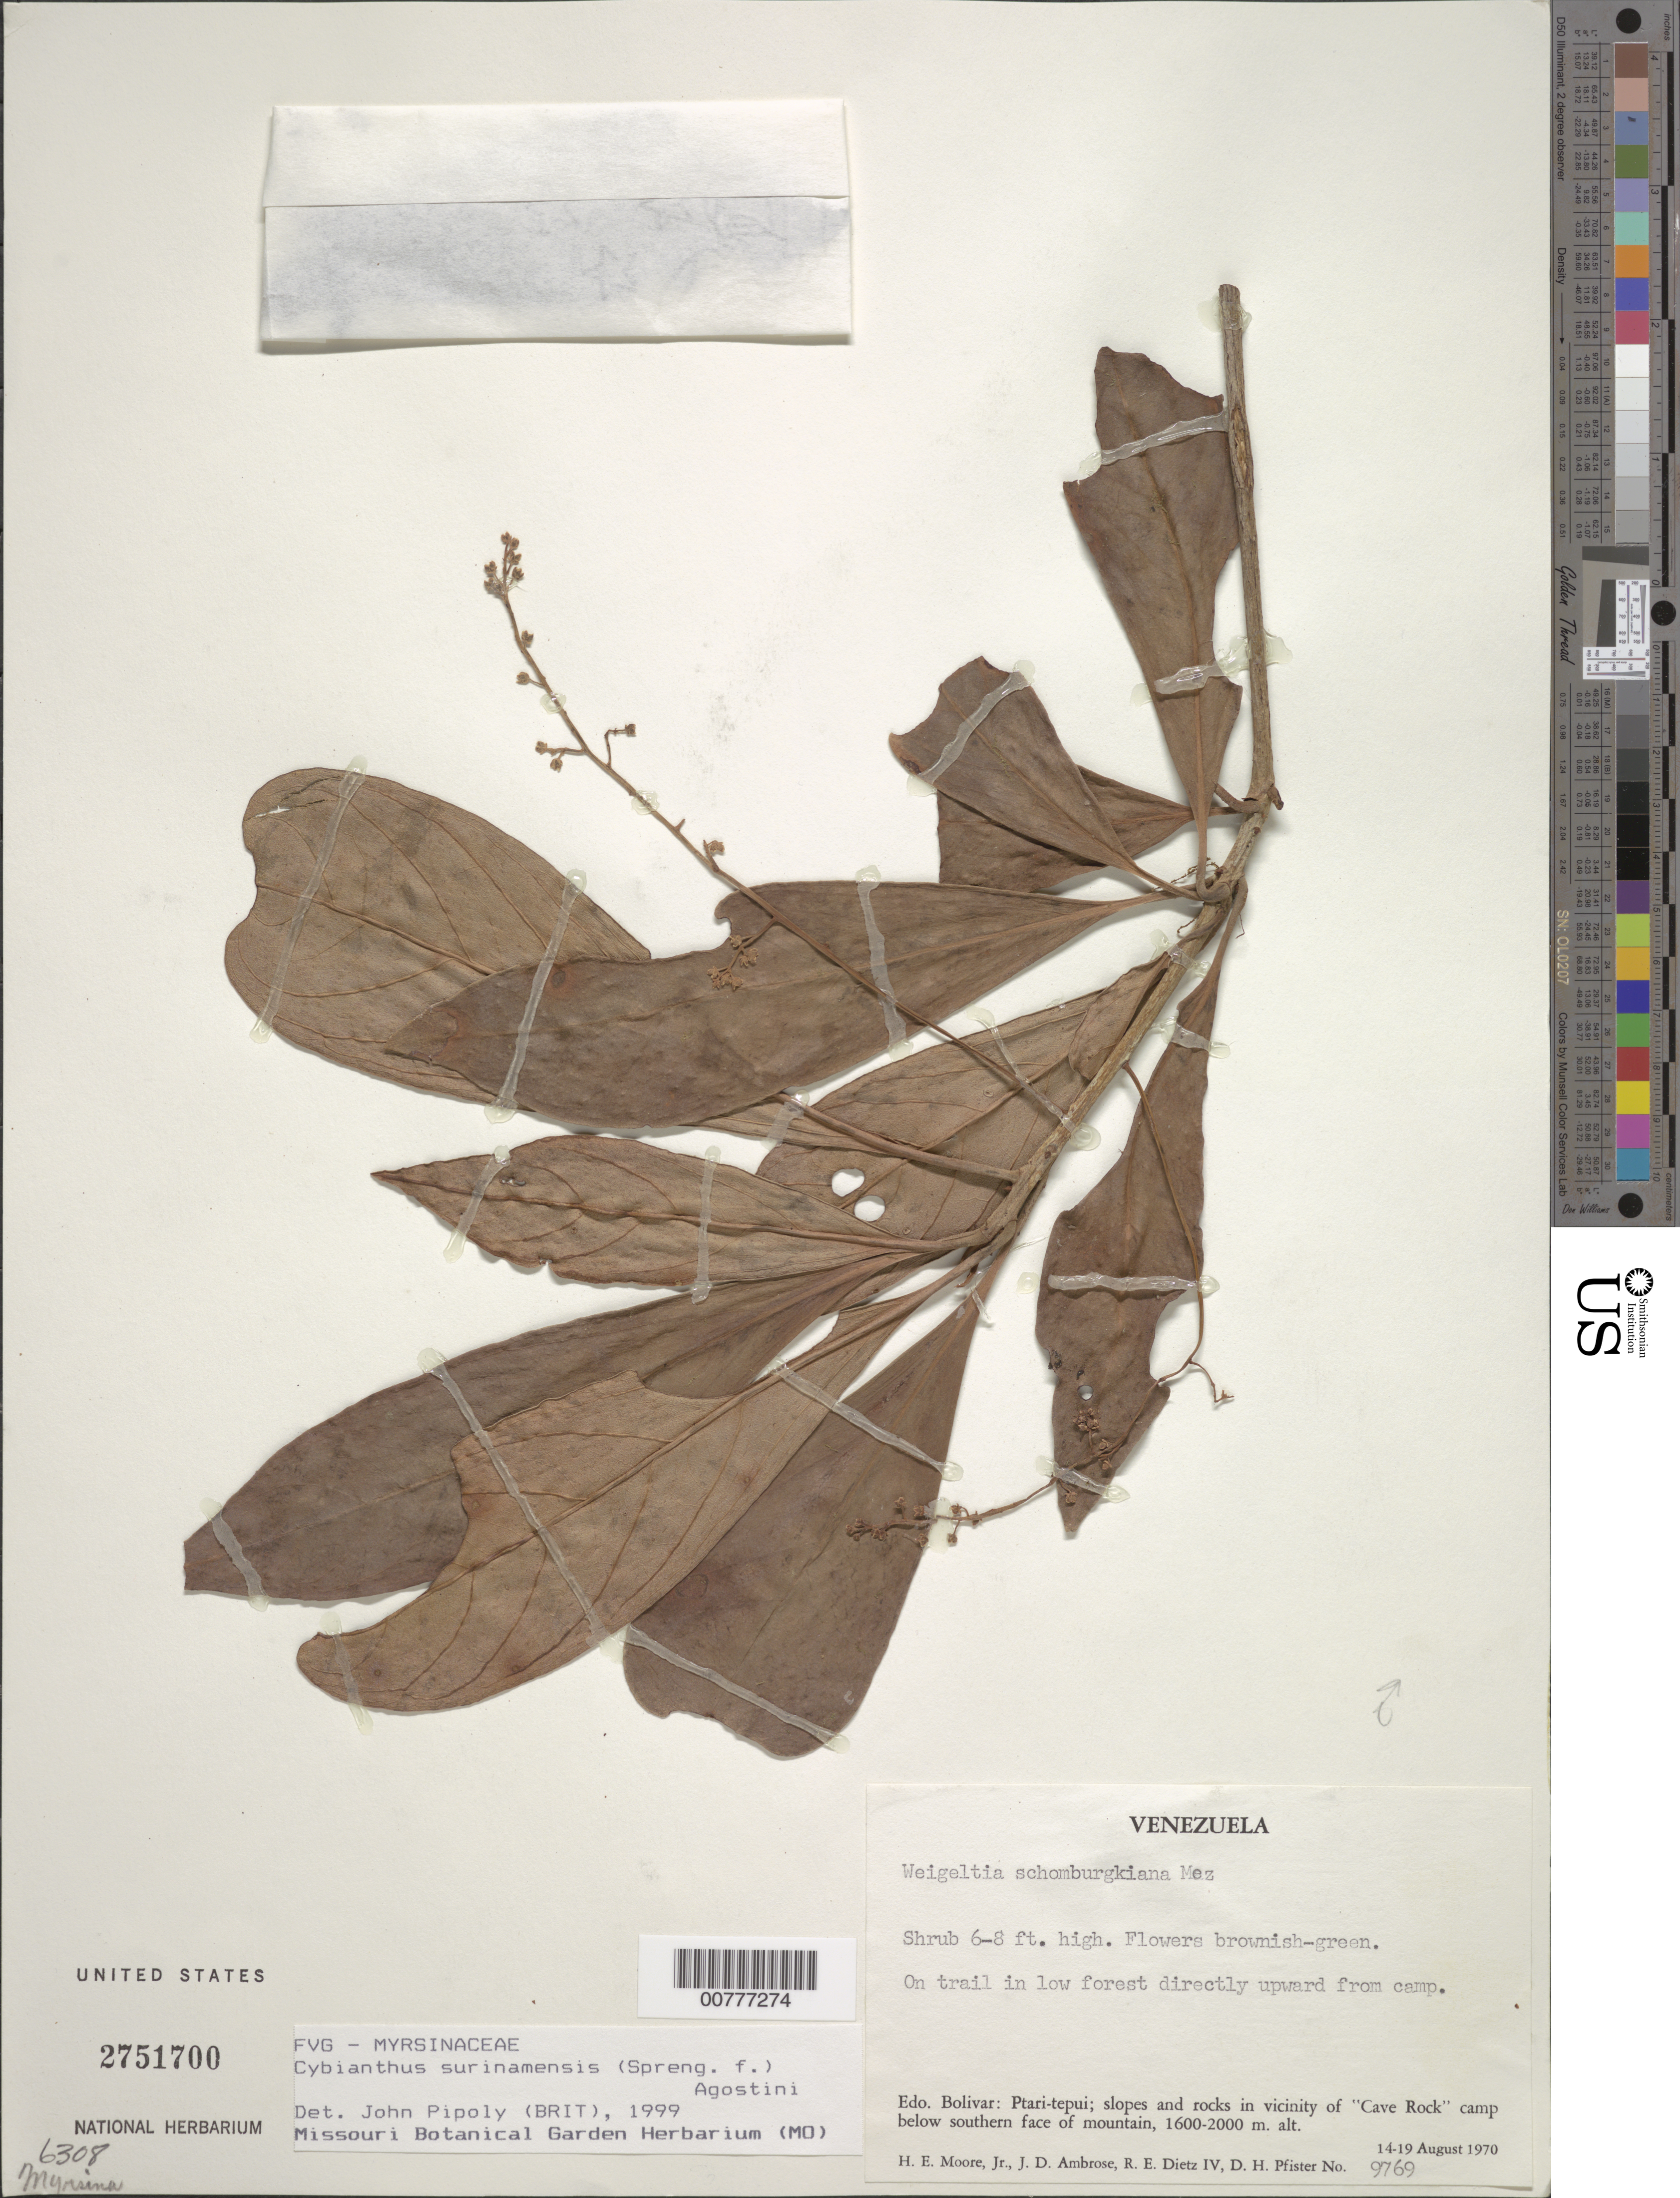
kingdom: Plantae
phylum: Tracheophyta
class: Magnoliopsida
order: Ericales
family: Primulaceae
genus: Cybianthus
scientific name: Cybianthus surinamensis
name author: (Spreng.) G. Agostini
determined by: Pipoly, J. J., III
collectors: H. E. Moore, J. D. Ambrose, R. Dietz & D. H. Pfister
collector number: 9769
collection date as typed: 14-Aug-70 to 19-Aug-70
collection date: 1970-08-14/1970-08-19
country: Venezuela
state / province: Bolívar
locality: Ptari-tepuí, vicinity of "Cave Rock" camp; on trail directly upward from camp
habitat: Slopes and rocks below southern face of mountain; in low forest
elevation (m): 1600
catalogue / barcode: US 2751700